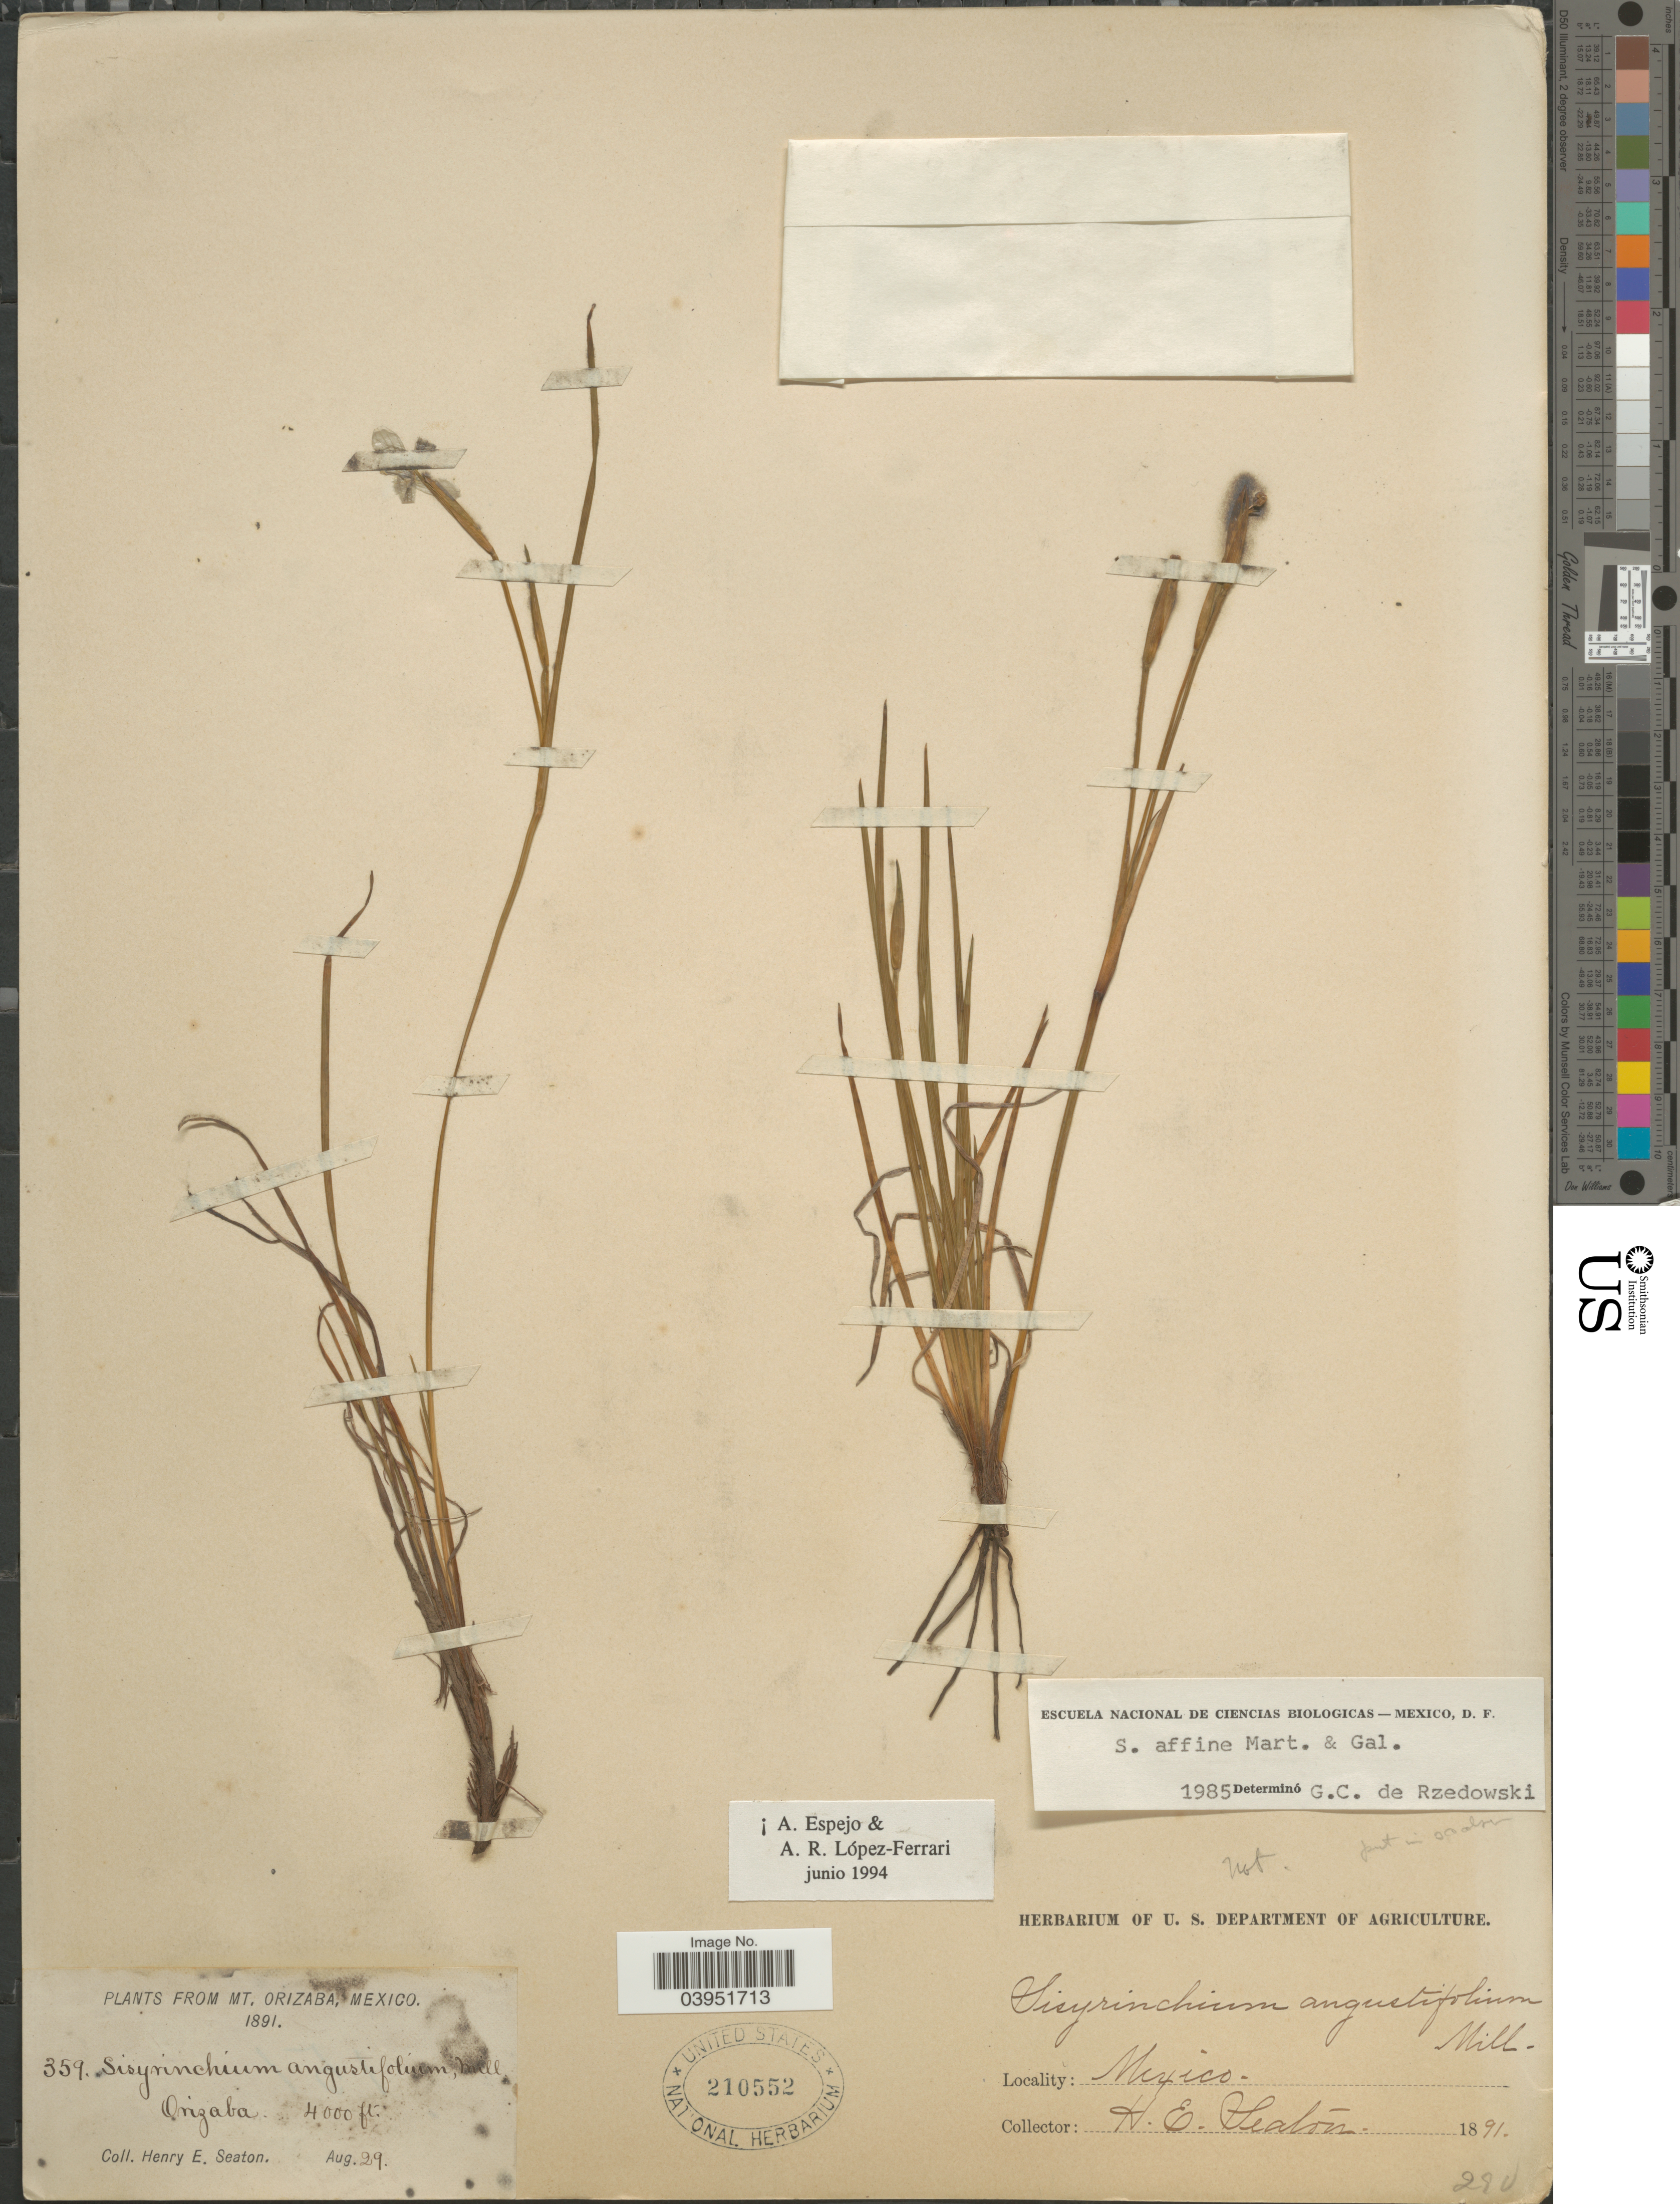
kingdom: Plantae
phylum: Tracheophyta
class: Liliopsida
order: Asparagales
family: Iridaceae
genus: Sisyrinchium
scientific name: Sisyrinchium affine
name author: M. Martens & Galeotti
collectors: H. E. Seaton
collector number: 359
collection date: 1891-08-29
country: Mexico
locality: From Mt. Orizaba. Orizaba.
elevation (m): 1219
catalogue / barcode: US 210552